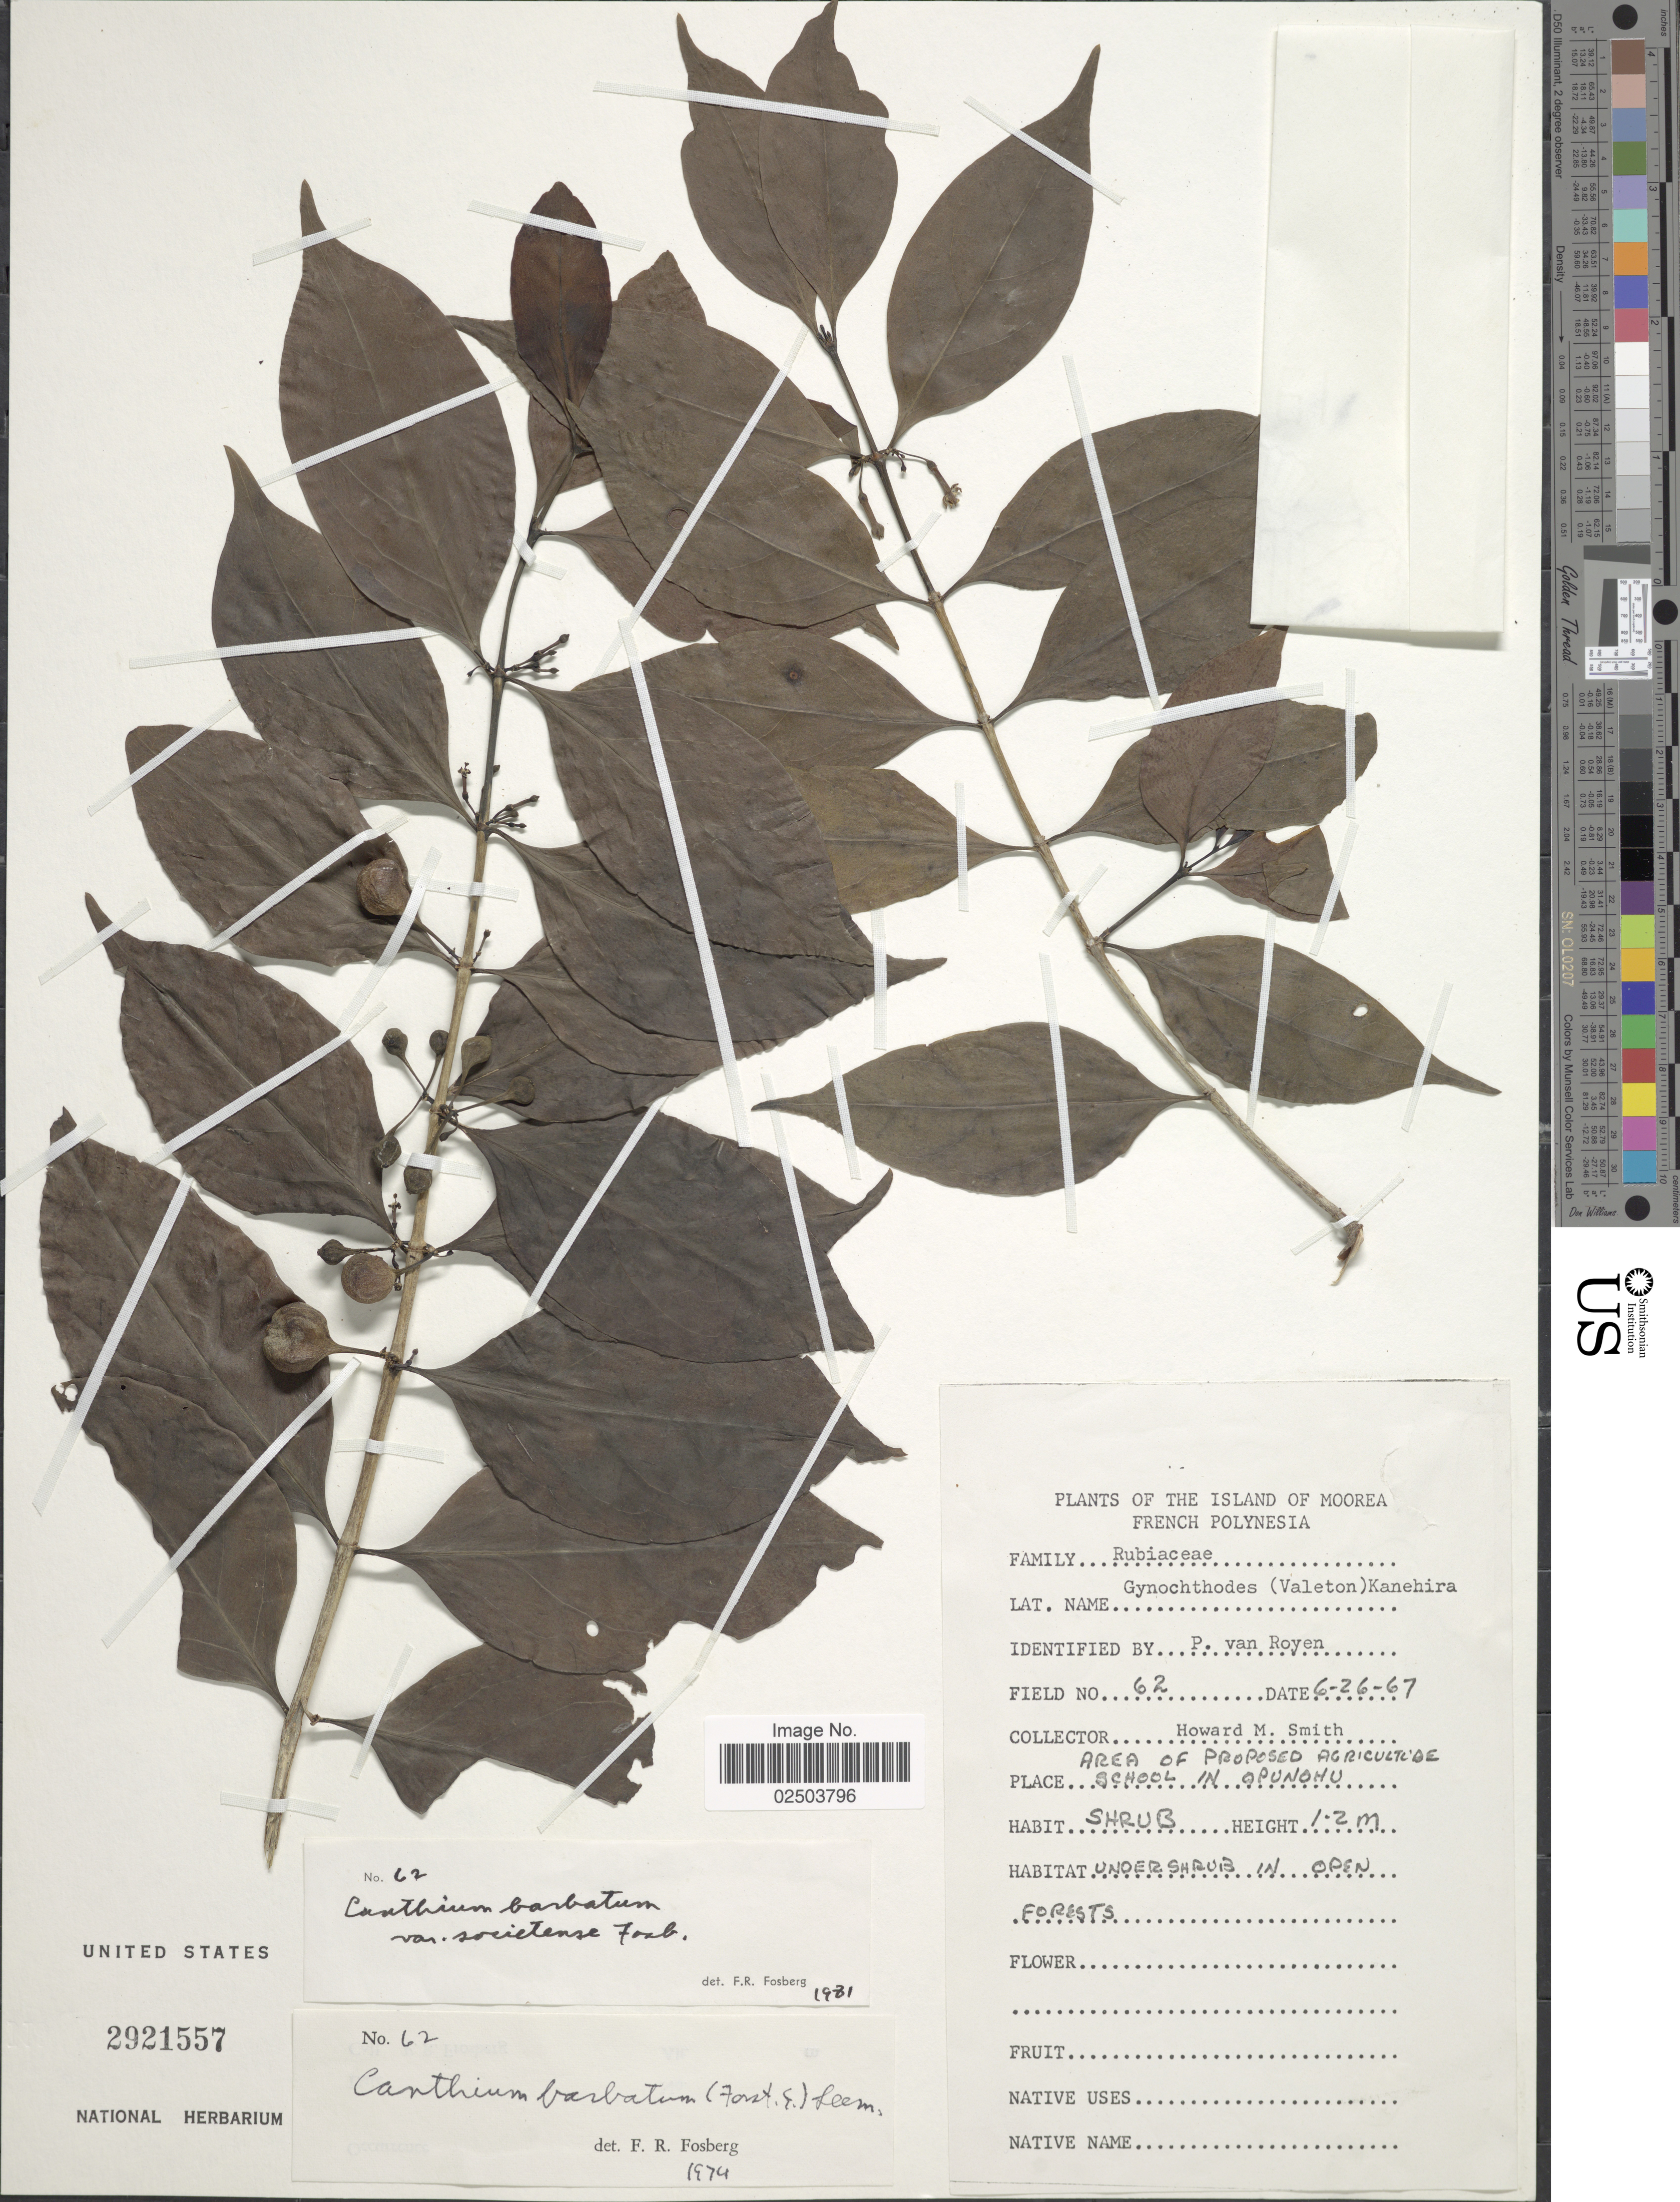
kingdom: Plantae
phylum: Tracheophyta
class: Magnoliopsida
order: Gentianales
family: Rubiaceae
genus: Cyclophyllum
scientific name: Cyclophyllum barbatum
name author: (G. Forst.) N. Hallé & J. Florence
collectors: H. M. Smith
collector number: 62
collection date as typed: Transcribed d/m/y: 26/6/67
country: French Polynesia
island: Moorea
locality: Island of Moorea. Area of proposed agriculture school in Opunohu.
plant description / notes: No precise locality correction needed.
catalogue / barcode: US 2921557